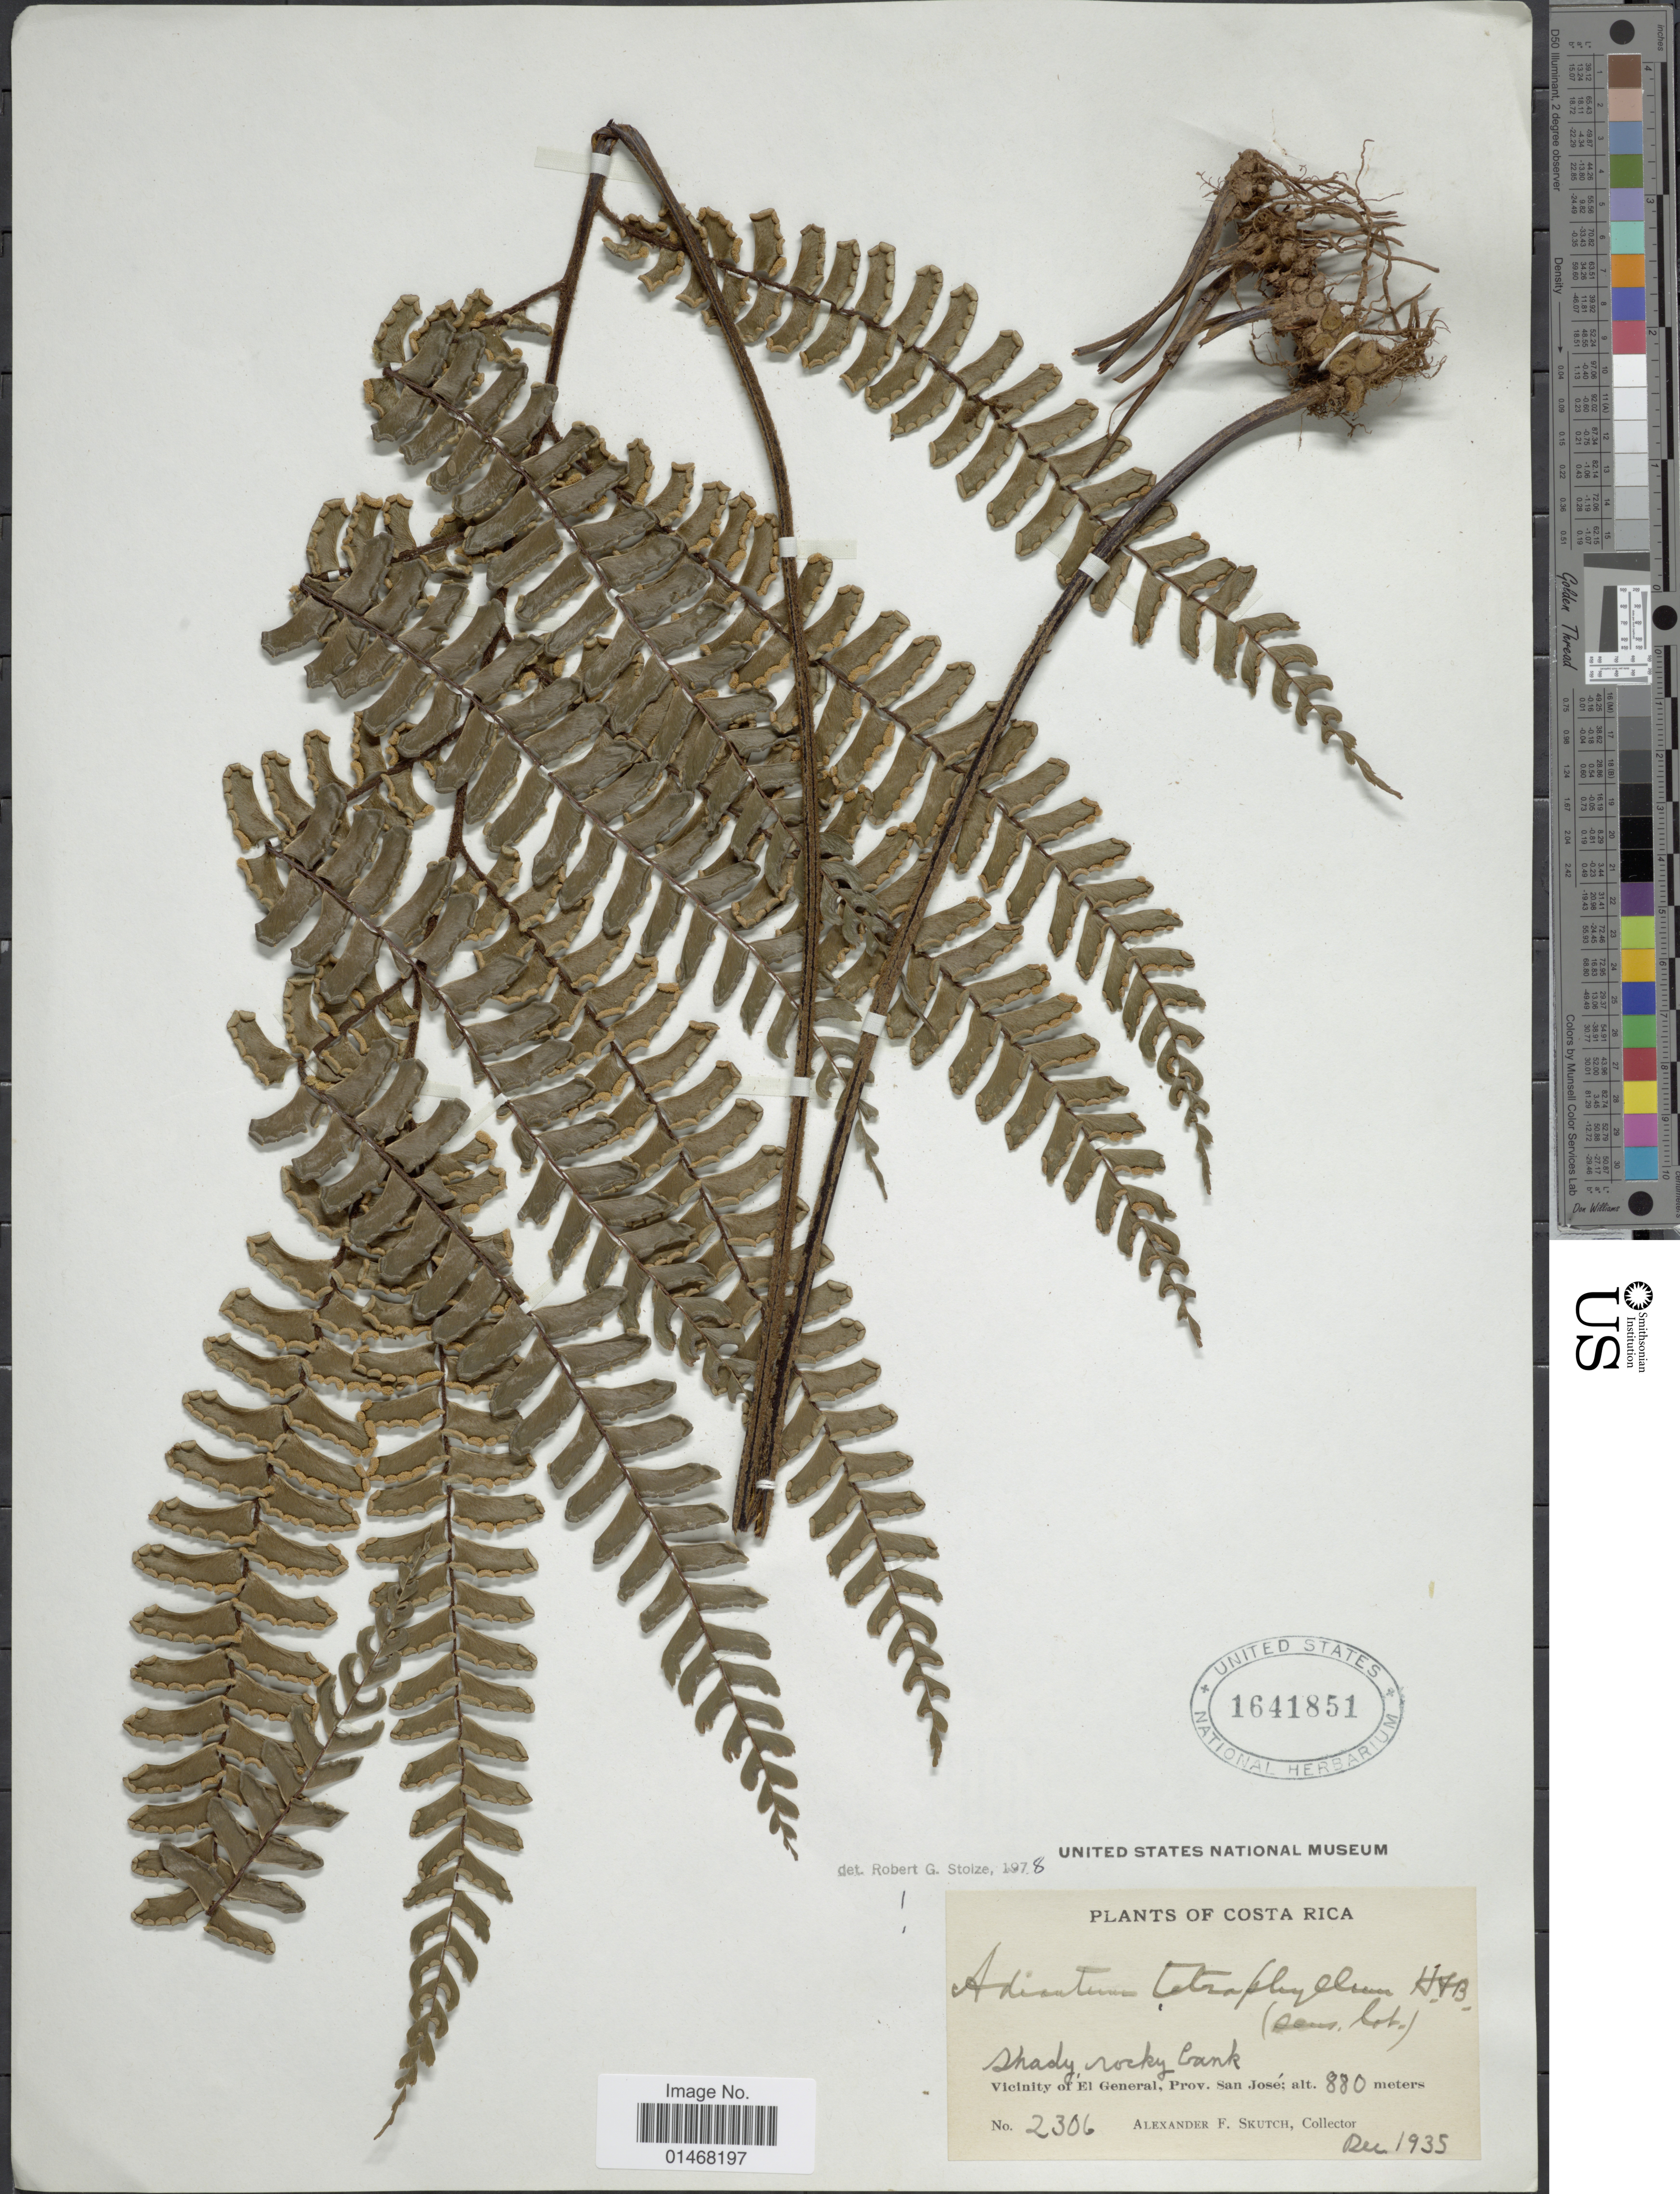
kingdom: Plantae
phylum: Tracheophyta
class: Polypodiopsida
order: Polypodiales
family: Pteridaceae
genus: Adiantum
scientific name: Adiantum tetraphyllum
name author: Humb. & Bonpl. ex Willd.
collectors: A. F. Skutch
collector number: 2306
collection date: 1935-12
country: Costa Rica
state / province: San José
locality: Vicinity of EL General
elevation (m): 880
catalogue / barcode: US 1641851